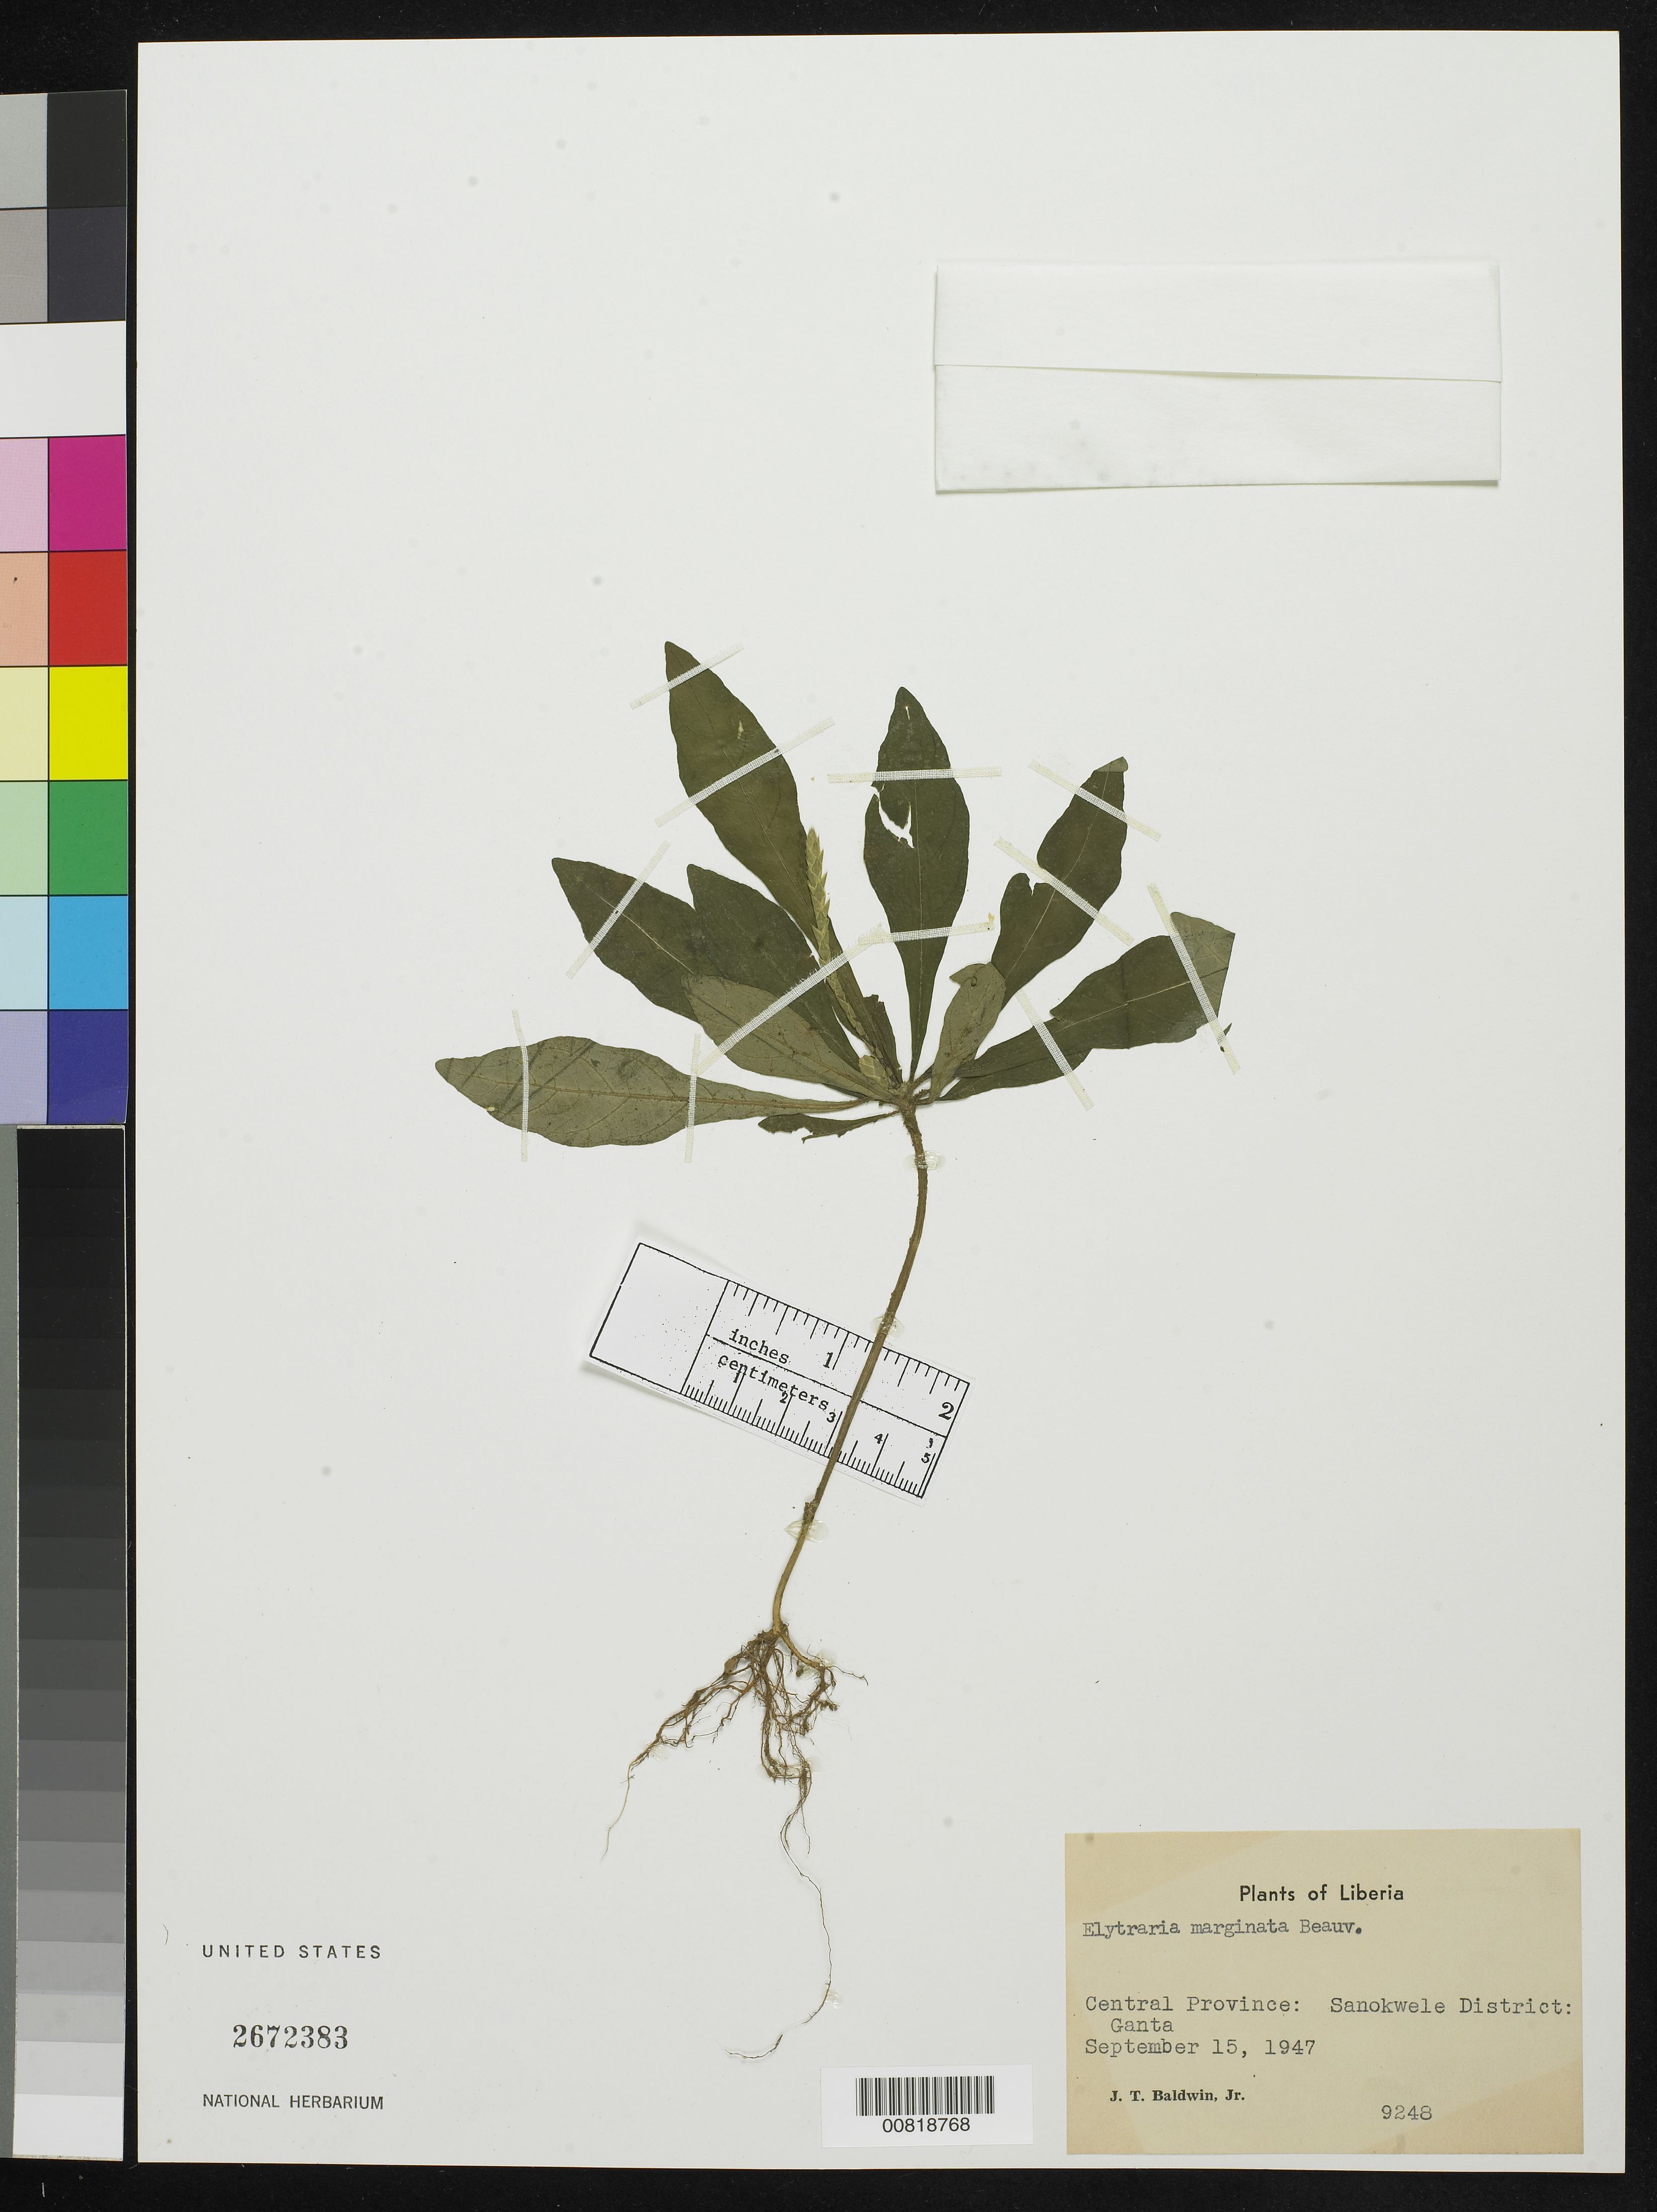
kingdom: Plantae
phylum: Tracheophyta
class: Magnoliopsida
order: Lamiales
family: Acanthaceae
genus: Elytraria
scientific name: Elytraria marginata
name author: Vahl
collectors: J. T. Baldwin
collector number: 9248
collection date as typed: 15 Sep 1947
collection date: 1947-09-15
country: Liberia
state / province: Nimba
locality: Central Province: Sanokwele District, Ganta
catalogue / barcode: US 2672383